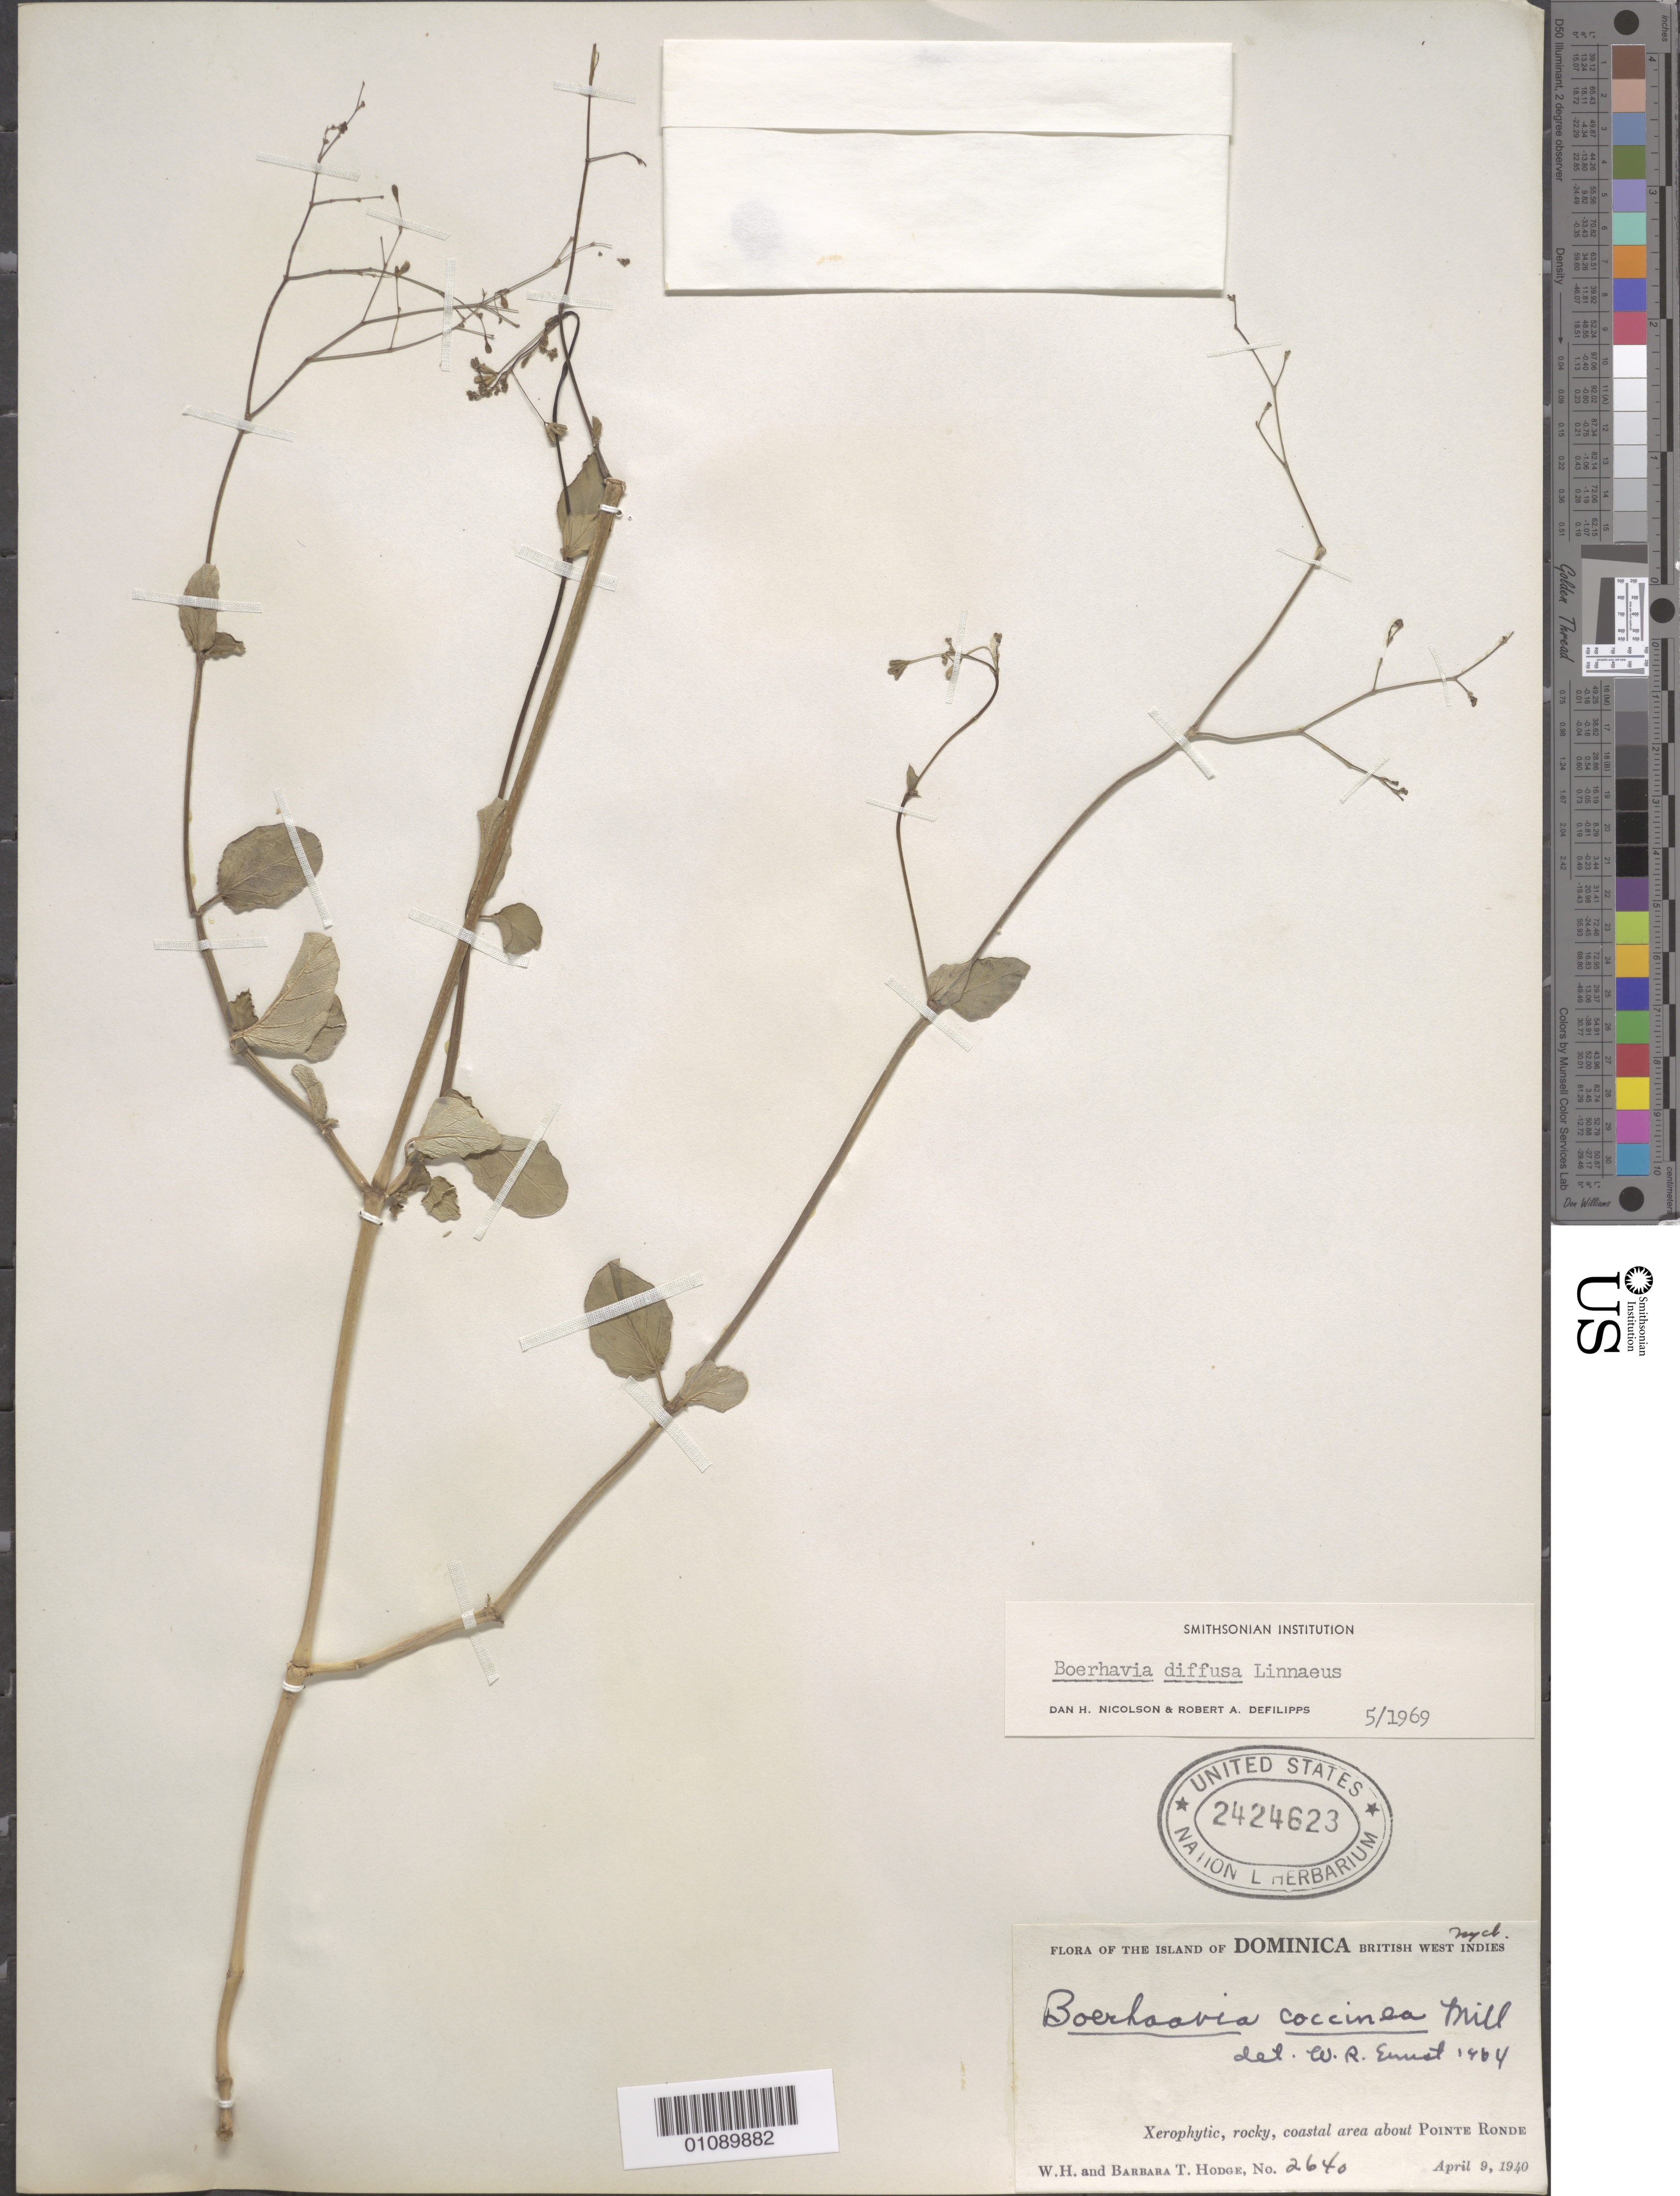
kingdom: Plantae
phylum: Tracheophyta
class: Magnoliopsida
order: Caryophyllales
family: Nyctaginaceae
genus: Boerhavia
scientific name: Boerhavia diffusa var. diffusa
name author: L.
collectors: W. Hodge & W. Hodge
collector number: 2640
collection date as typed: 09 Apr 1940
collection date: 1940-04-09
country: Dominica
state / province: St. John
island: Dominica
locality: Coastal area about Pointe Ronde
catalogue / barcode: US 2424623